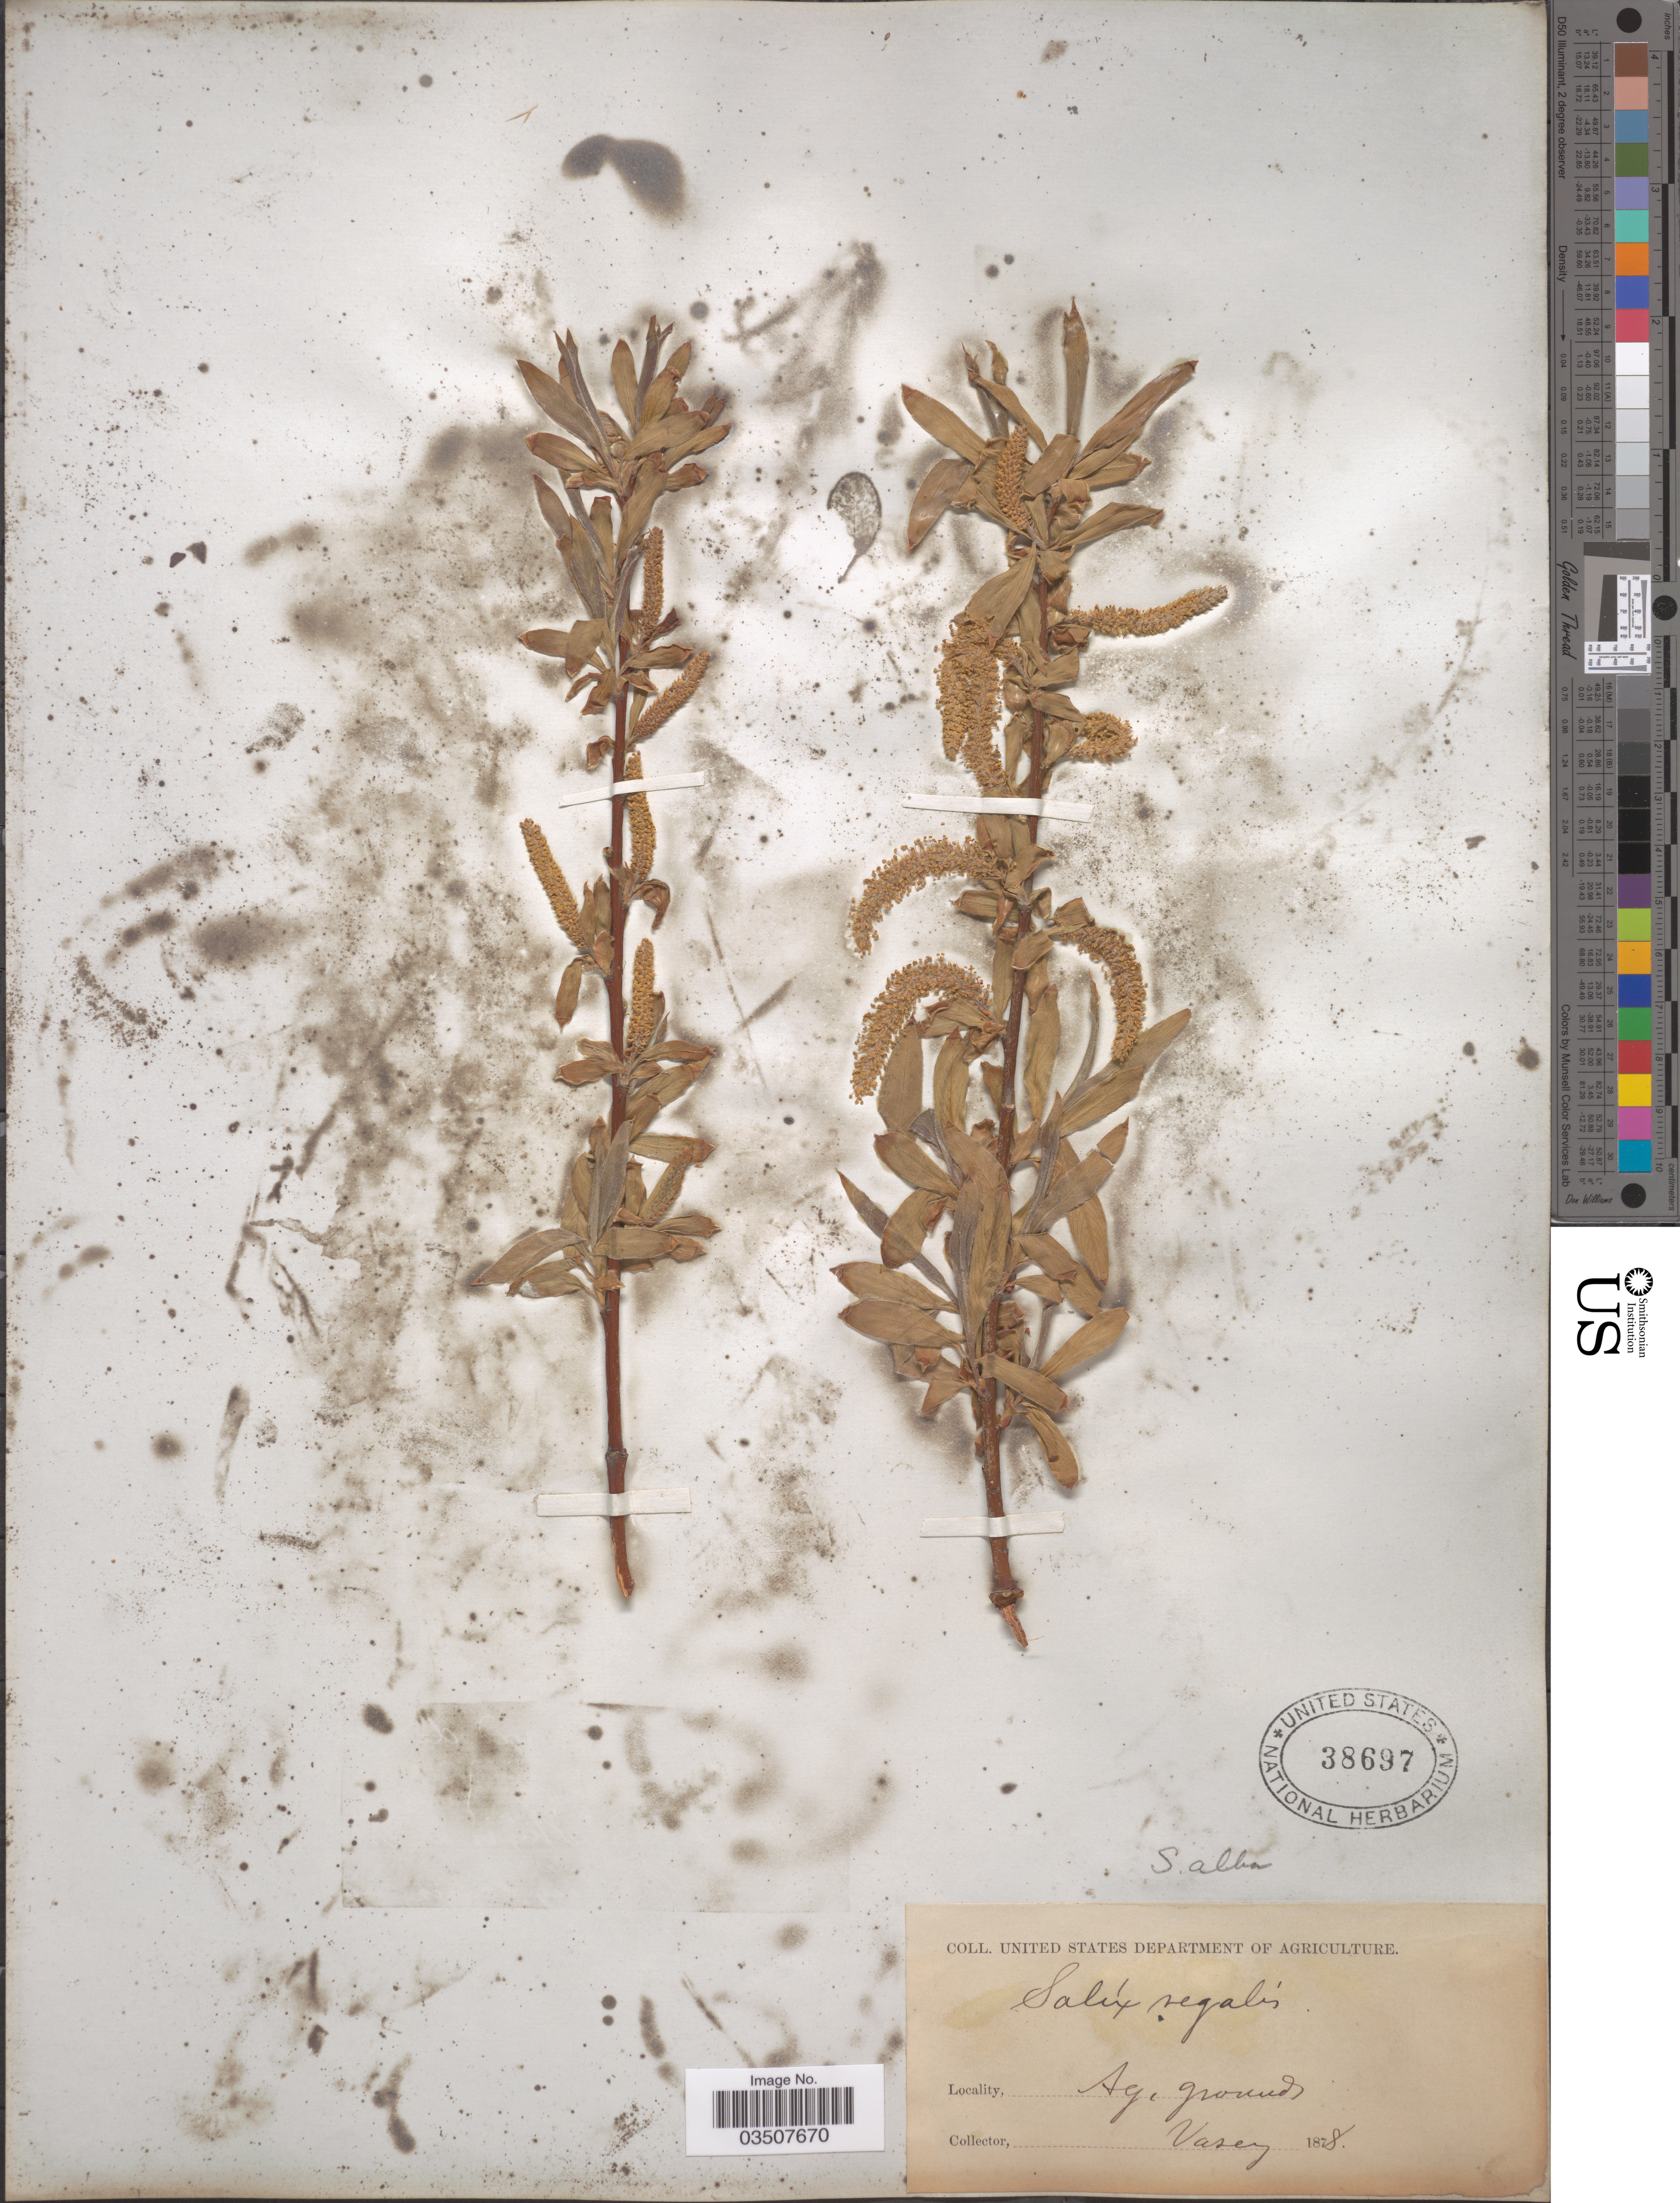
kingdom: Plantae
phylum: Tracheophyta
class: Magnoliopsida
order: Malpighiales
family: Salicaceae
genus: Salix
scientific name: Salix cardiophylla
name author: Trautv. & C.A. Mey.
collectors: Vasey, --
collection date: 1878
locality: Ag. grounds.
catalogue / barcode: US 38697